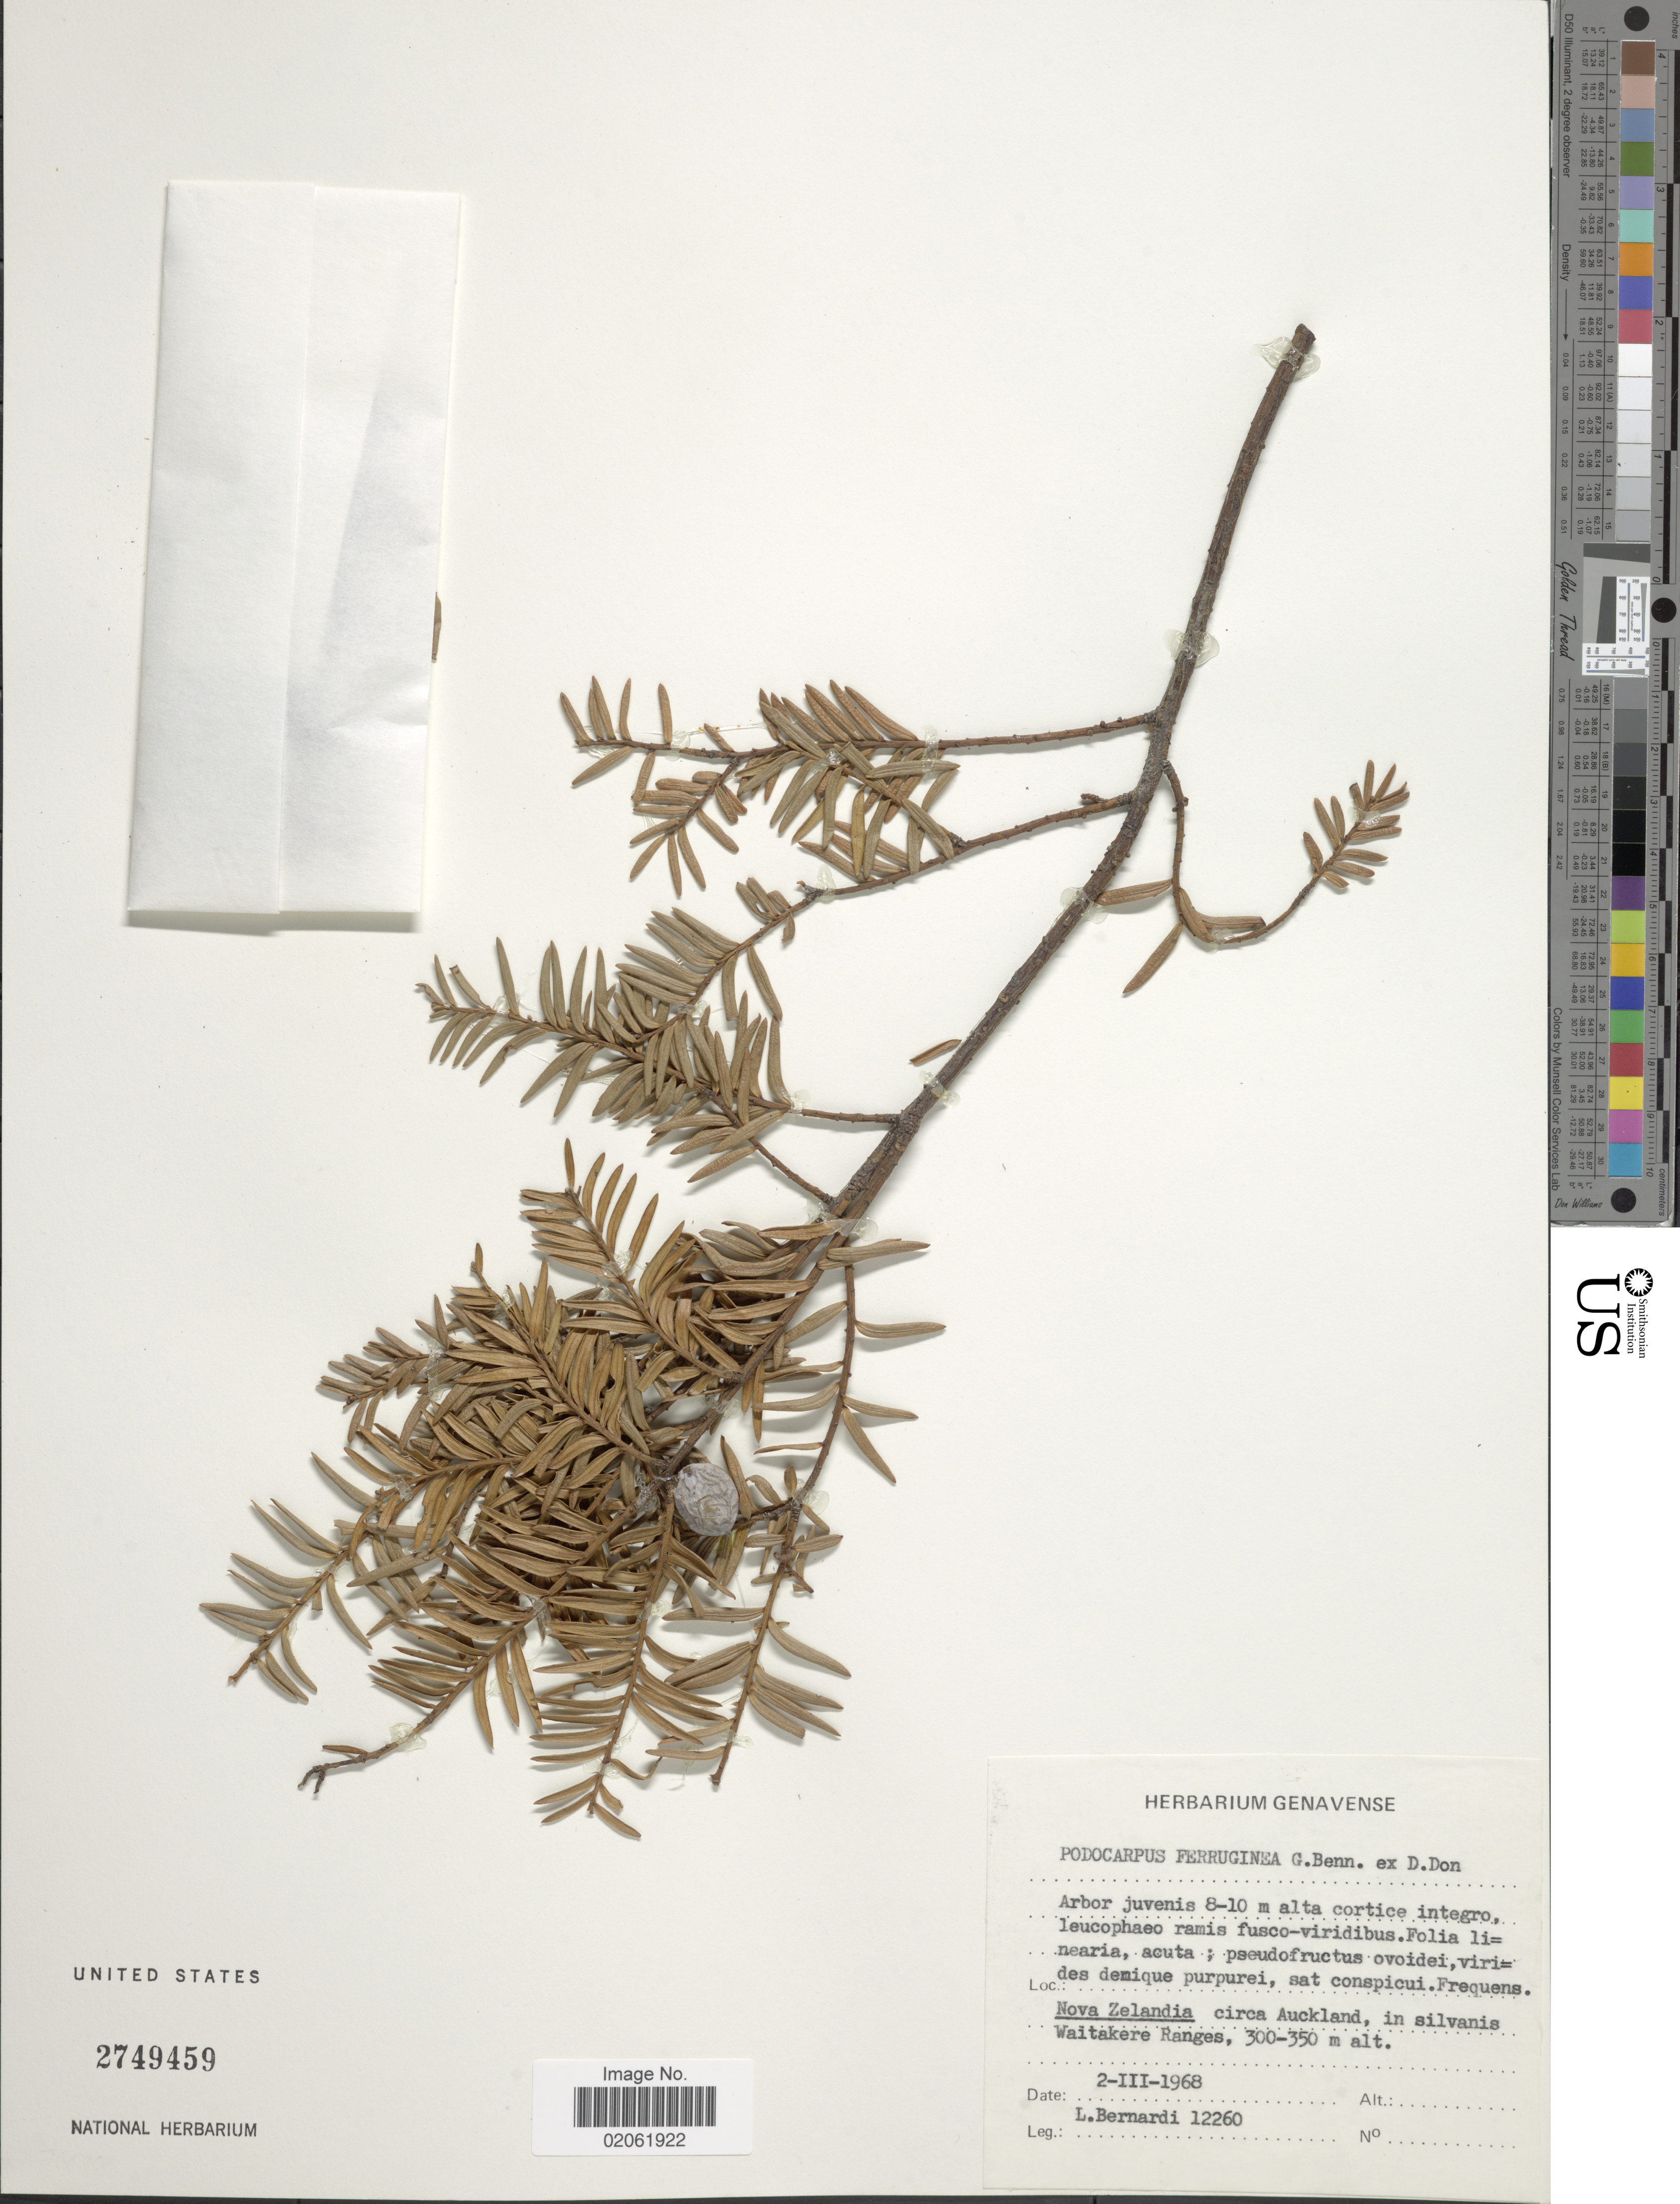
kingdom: Plantae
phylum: Tracheophyta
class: Pinopsida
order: Pinales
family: Podocarpaceae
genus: Podocarpus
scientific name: Podocarpus ferrugineus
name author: G. Benn. ex D. Don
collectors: L. Bernardi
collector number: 12260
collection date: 1968-03-02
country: New Zealand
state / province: Auckland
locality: Nova Zelandia circa Auckland, in silvanis Waitakere Ranges.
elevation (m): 300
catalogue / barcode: US 2749459